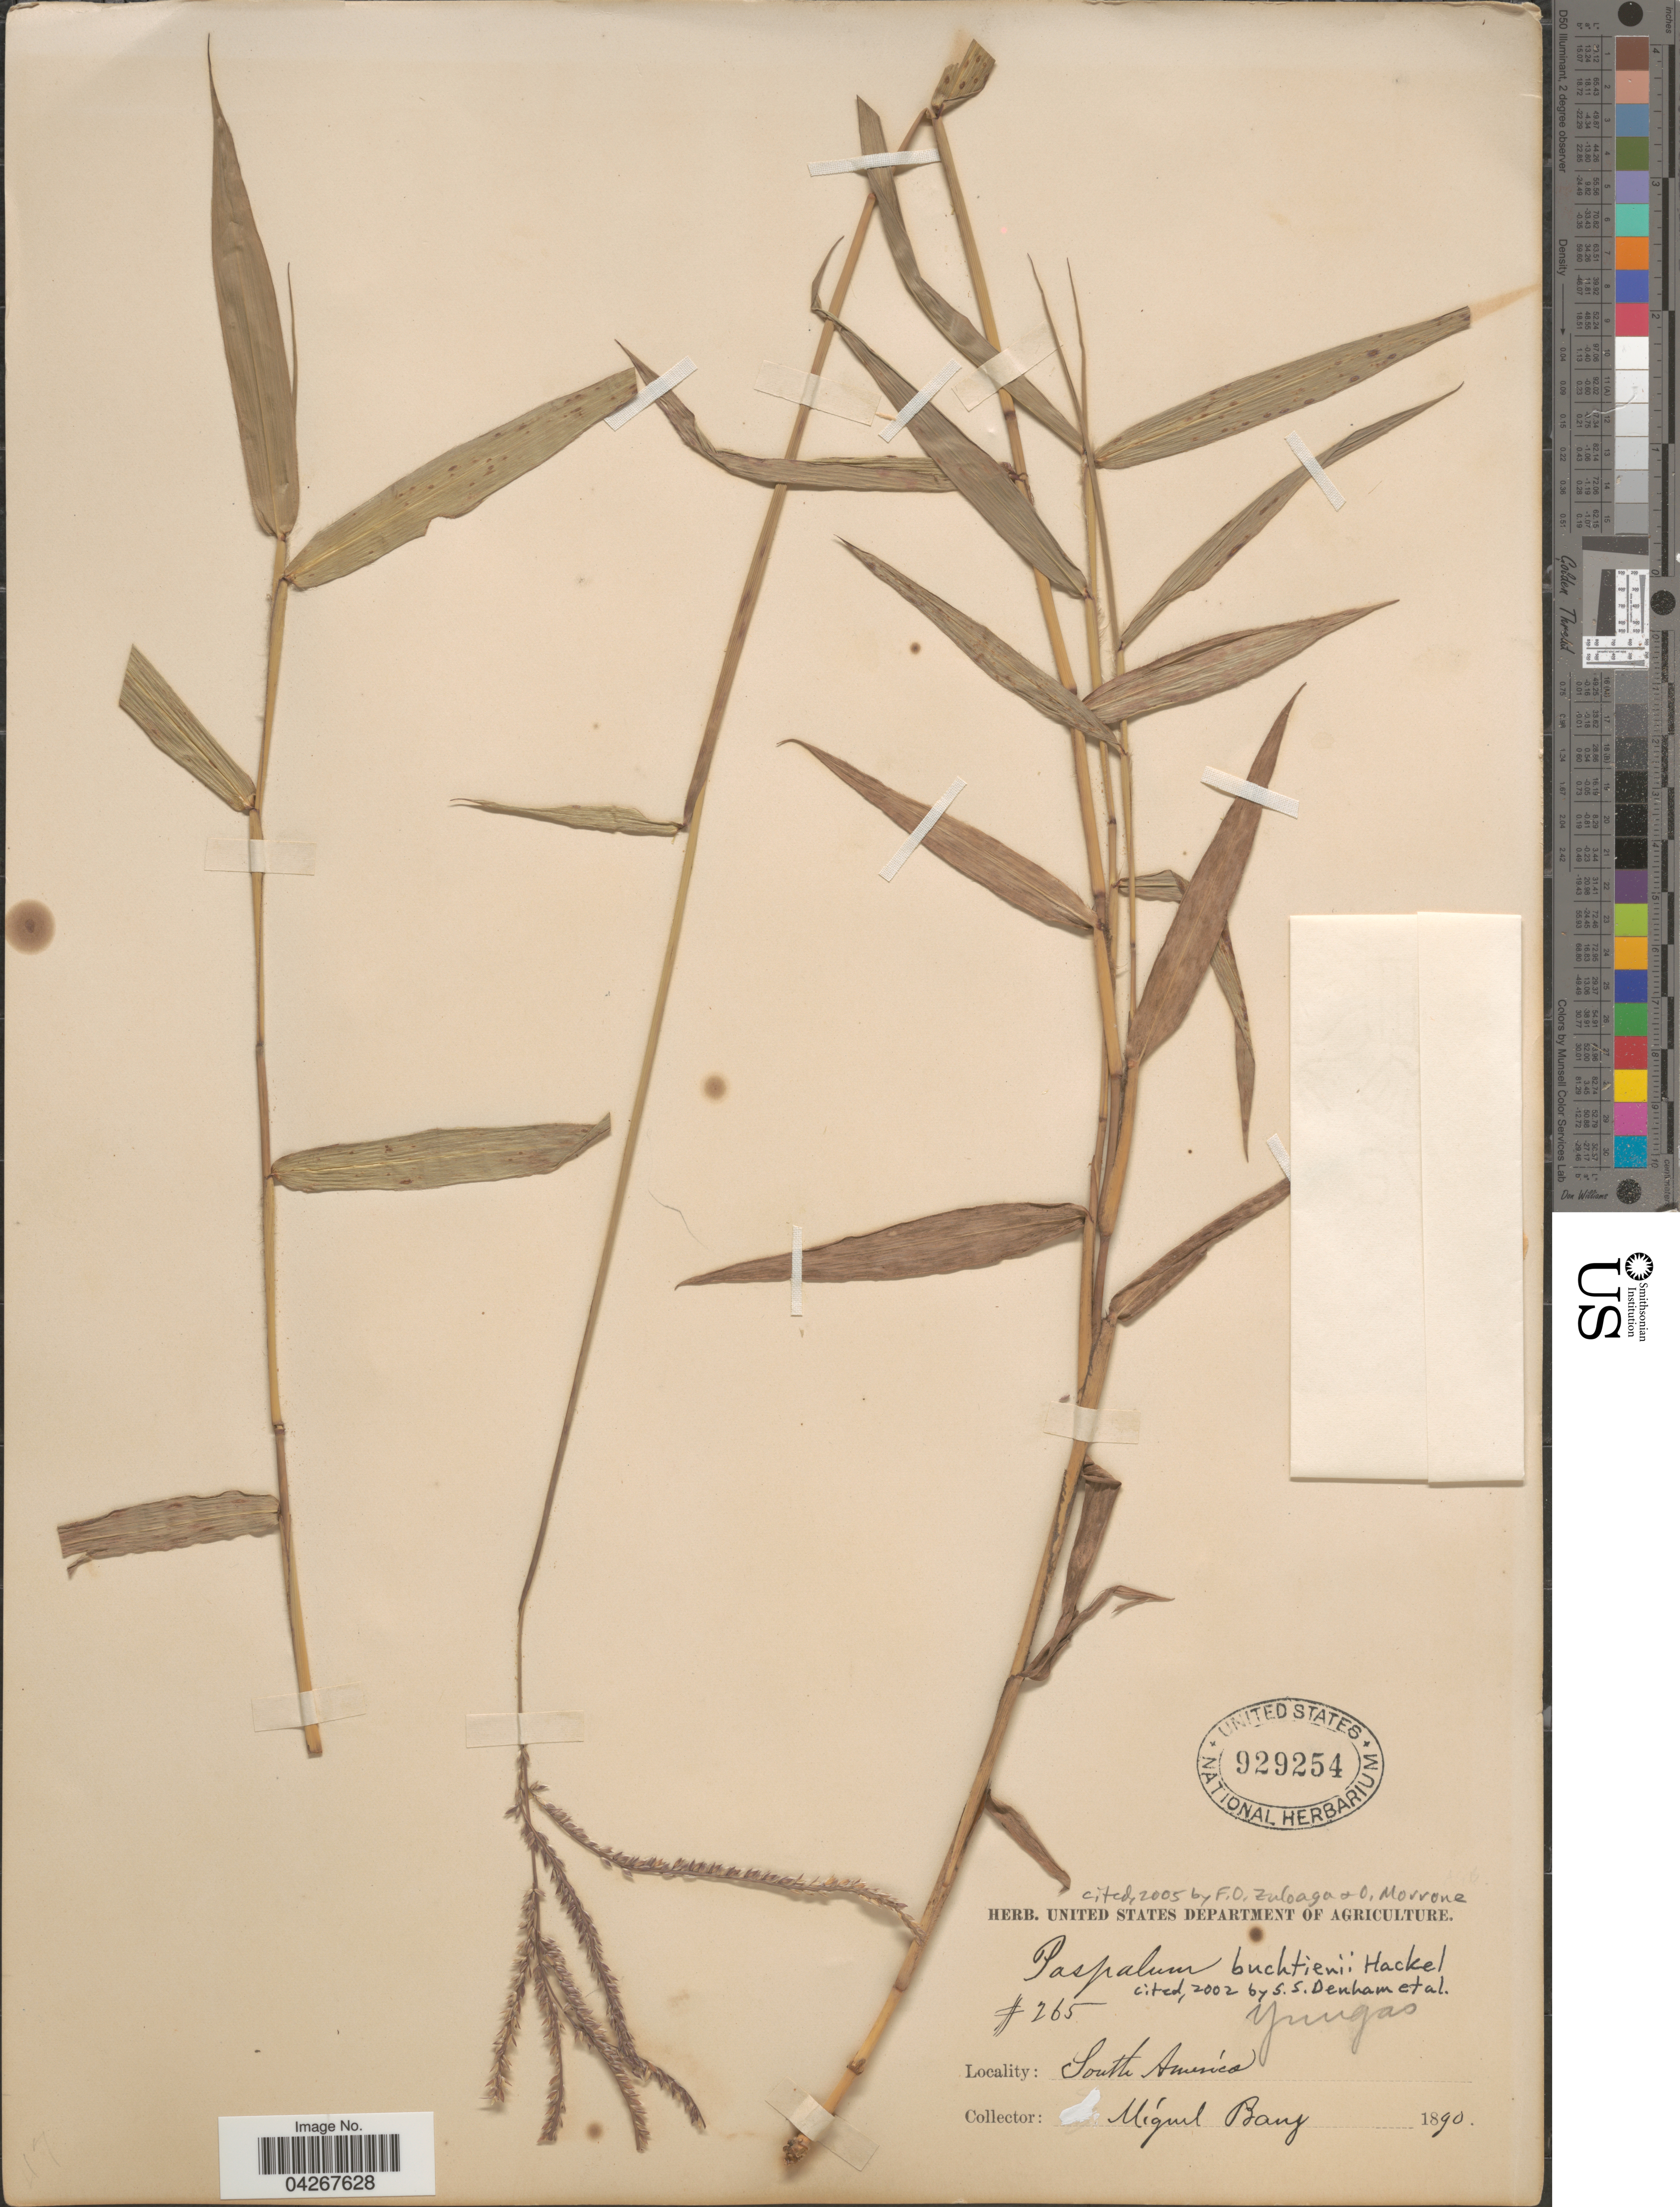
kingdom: Plantae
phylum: Tracheophyta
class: Liliopsida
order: Poales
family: Poaceae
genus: Paspalum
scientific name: Paspalum buchtienii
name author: Hack.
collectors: M. Bang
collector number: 265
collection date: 1890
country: Bolivia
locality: Yungas.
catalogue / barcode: US 929254